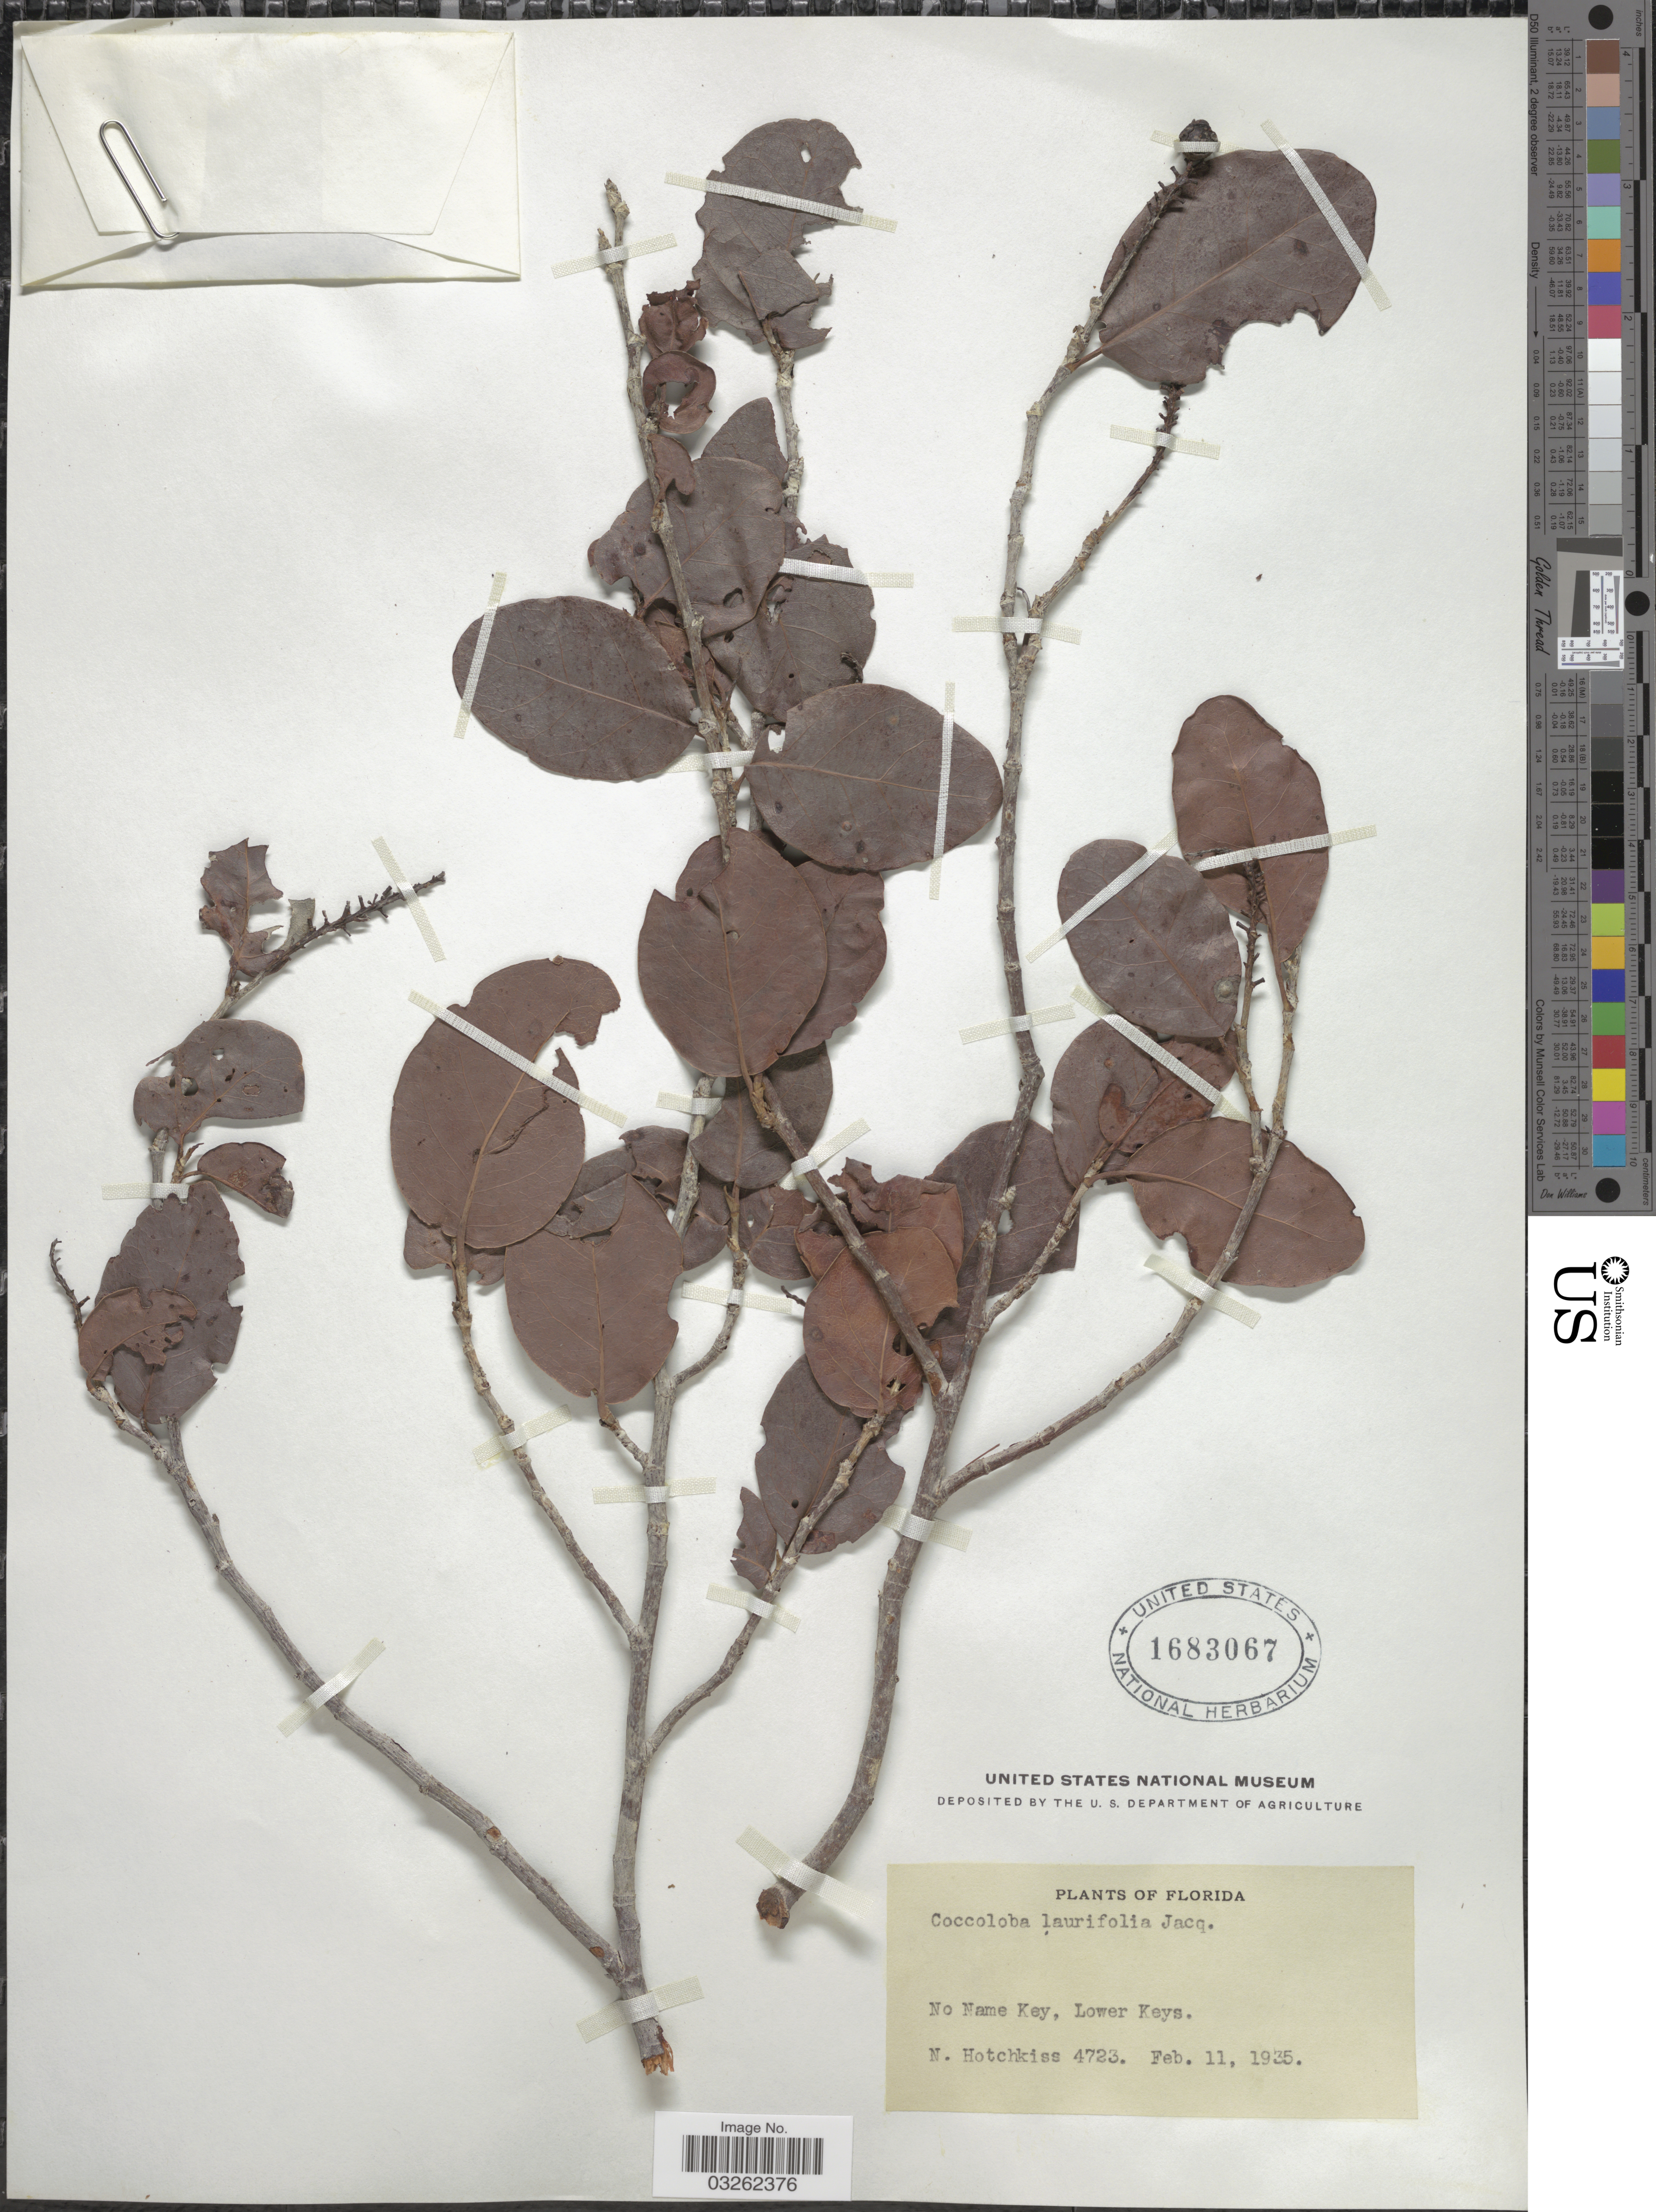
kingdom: Plantae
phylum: Tracheophyta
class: Magnoliopsida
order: Caryophyllales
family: Polygonaceae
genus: Coccoloba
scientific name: Coccoloba floridana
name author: Meisn. in DC.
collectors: N. Hotchkiss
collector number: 4723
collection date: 1935-02-11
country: United States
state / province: Florida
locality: No Name Key, Lower Keys.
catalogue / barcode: US 1683067